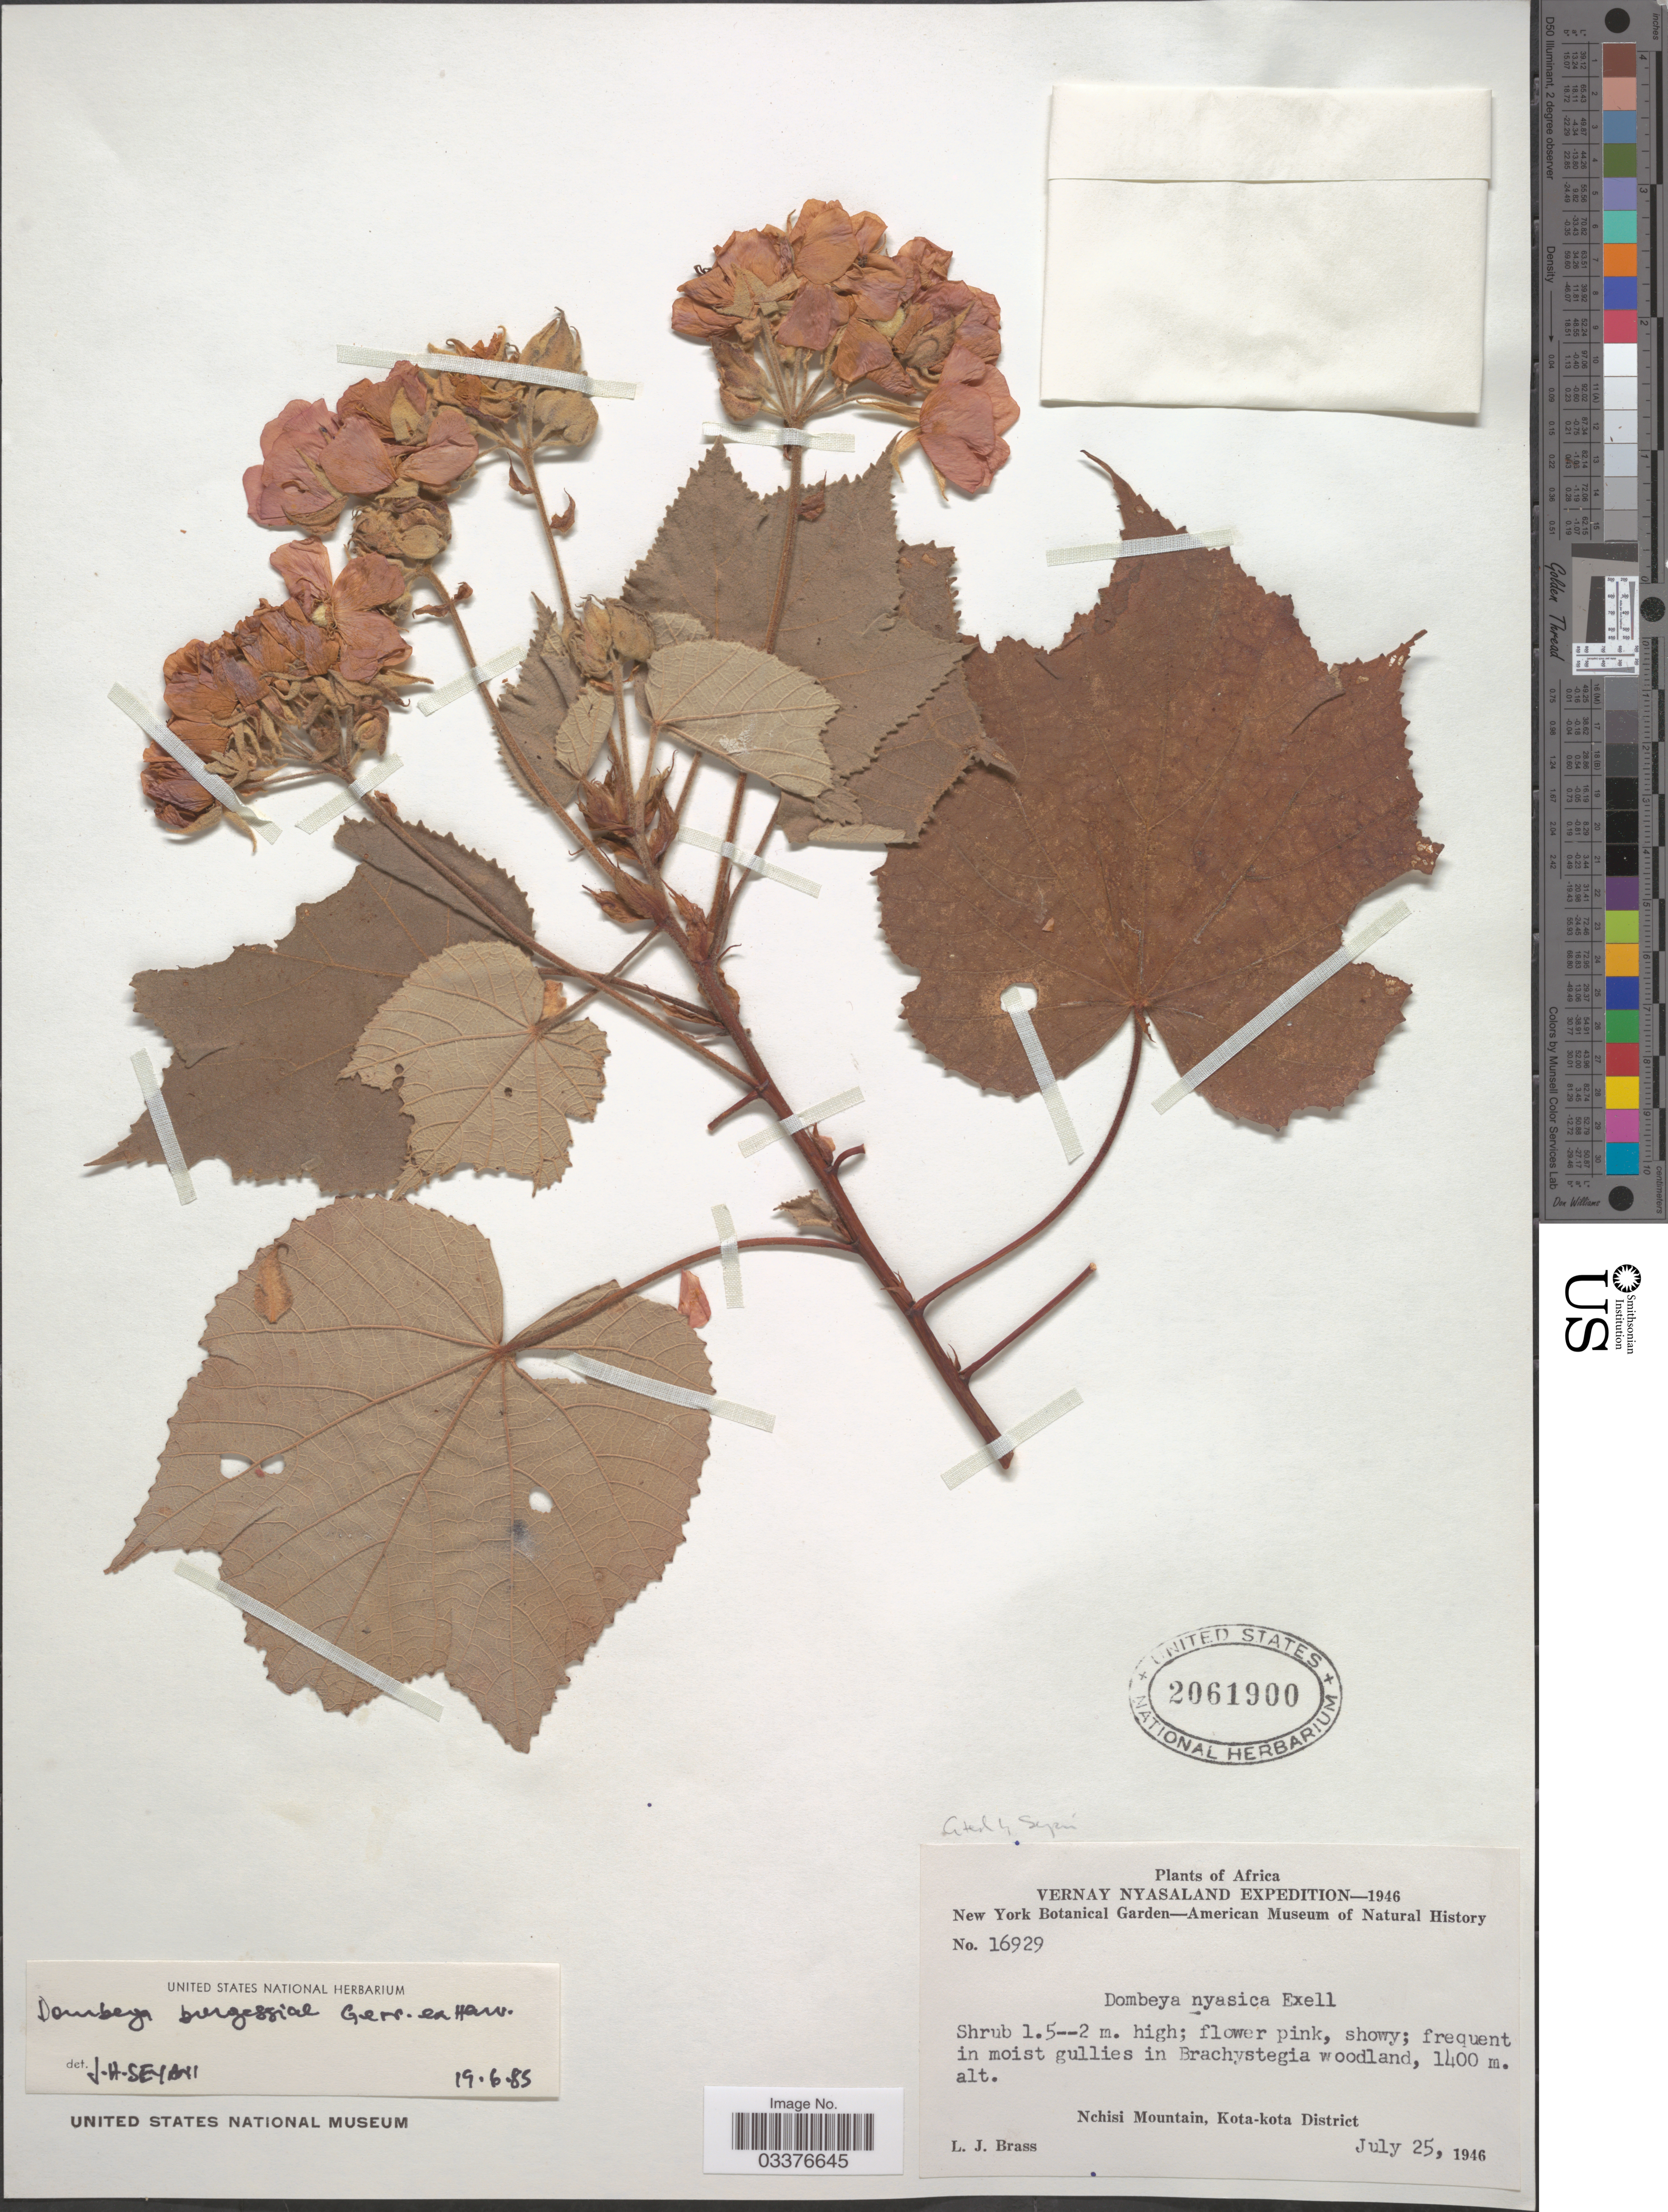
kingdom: Plantae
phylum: Tracheophyta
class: Magnoliopsida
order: Malvales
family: Malvaceae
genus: Dombeya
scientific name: Dombeya burgessiae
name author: Gerrard ex Harv.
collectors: L. J. Brass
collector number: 16929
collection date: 1946-07-25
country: Malawi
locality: Vernay Nyasaland. Nchisi Mountain, Kota-kota District.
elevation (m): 1400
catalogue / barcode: US 2061900